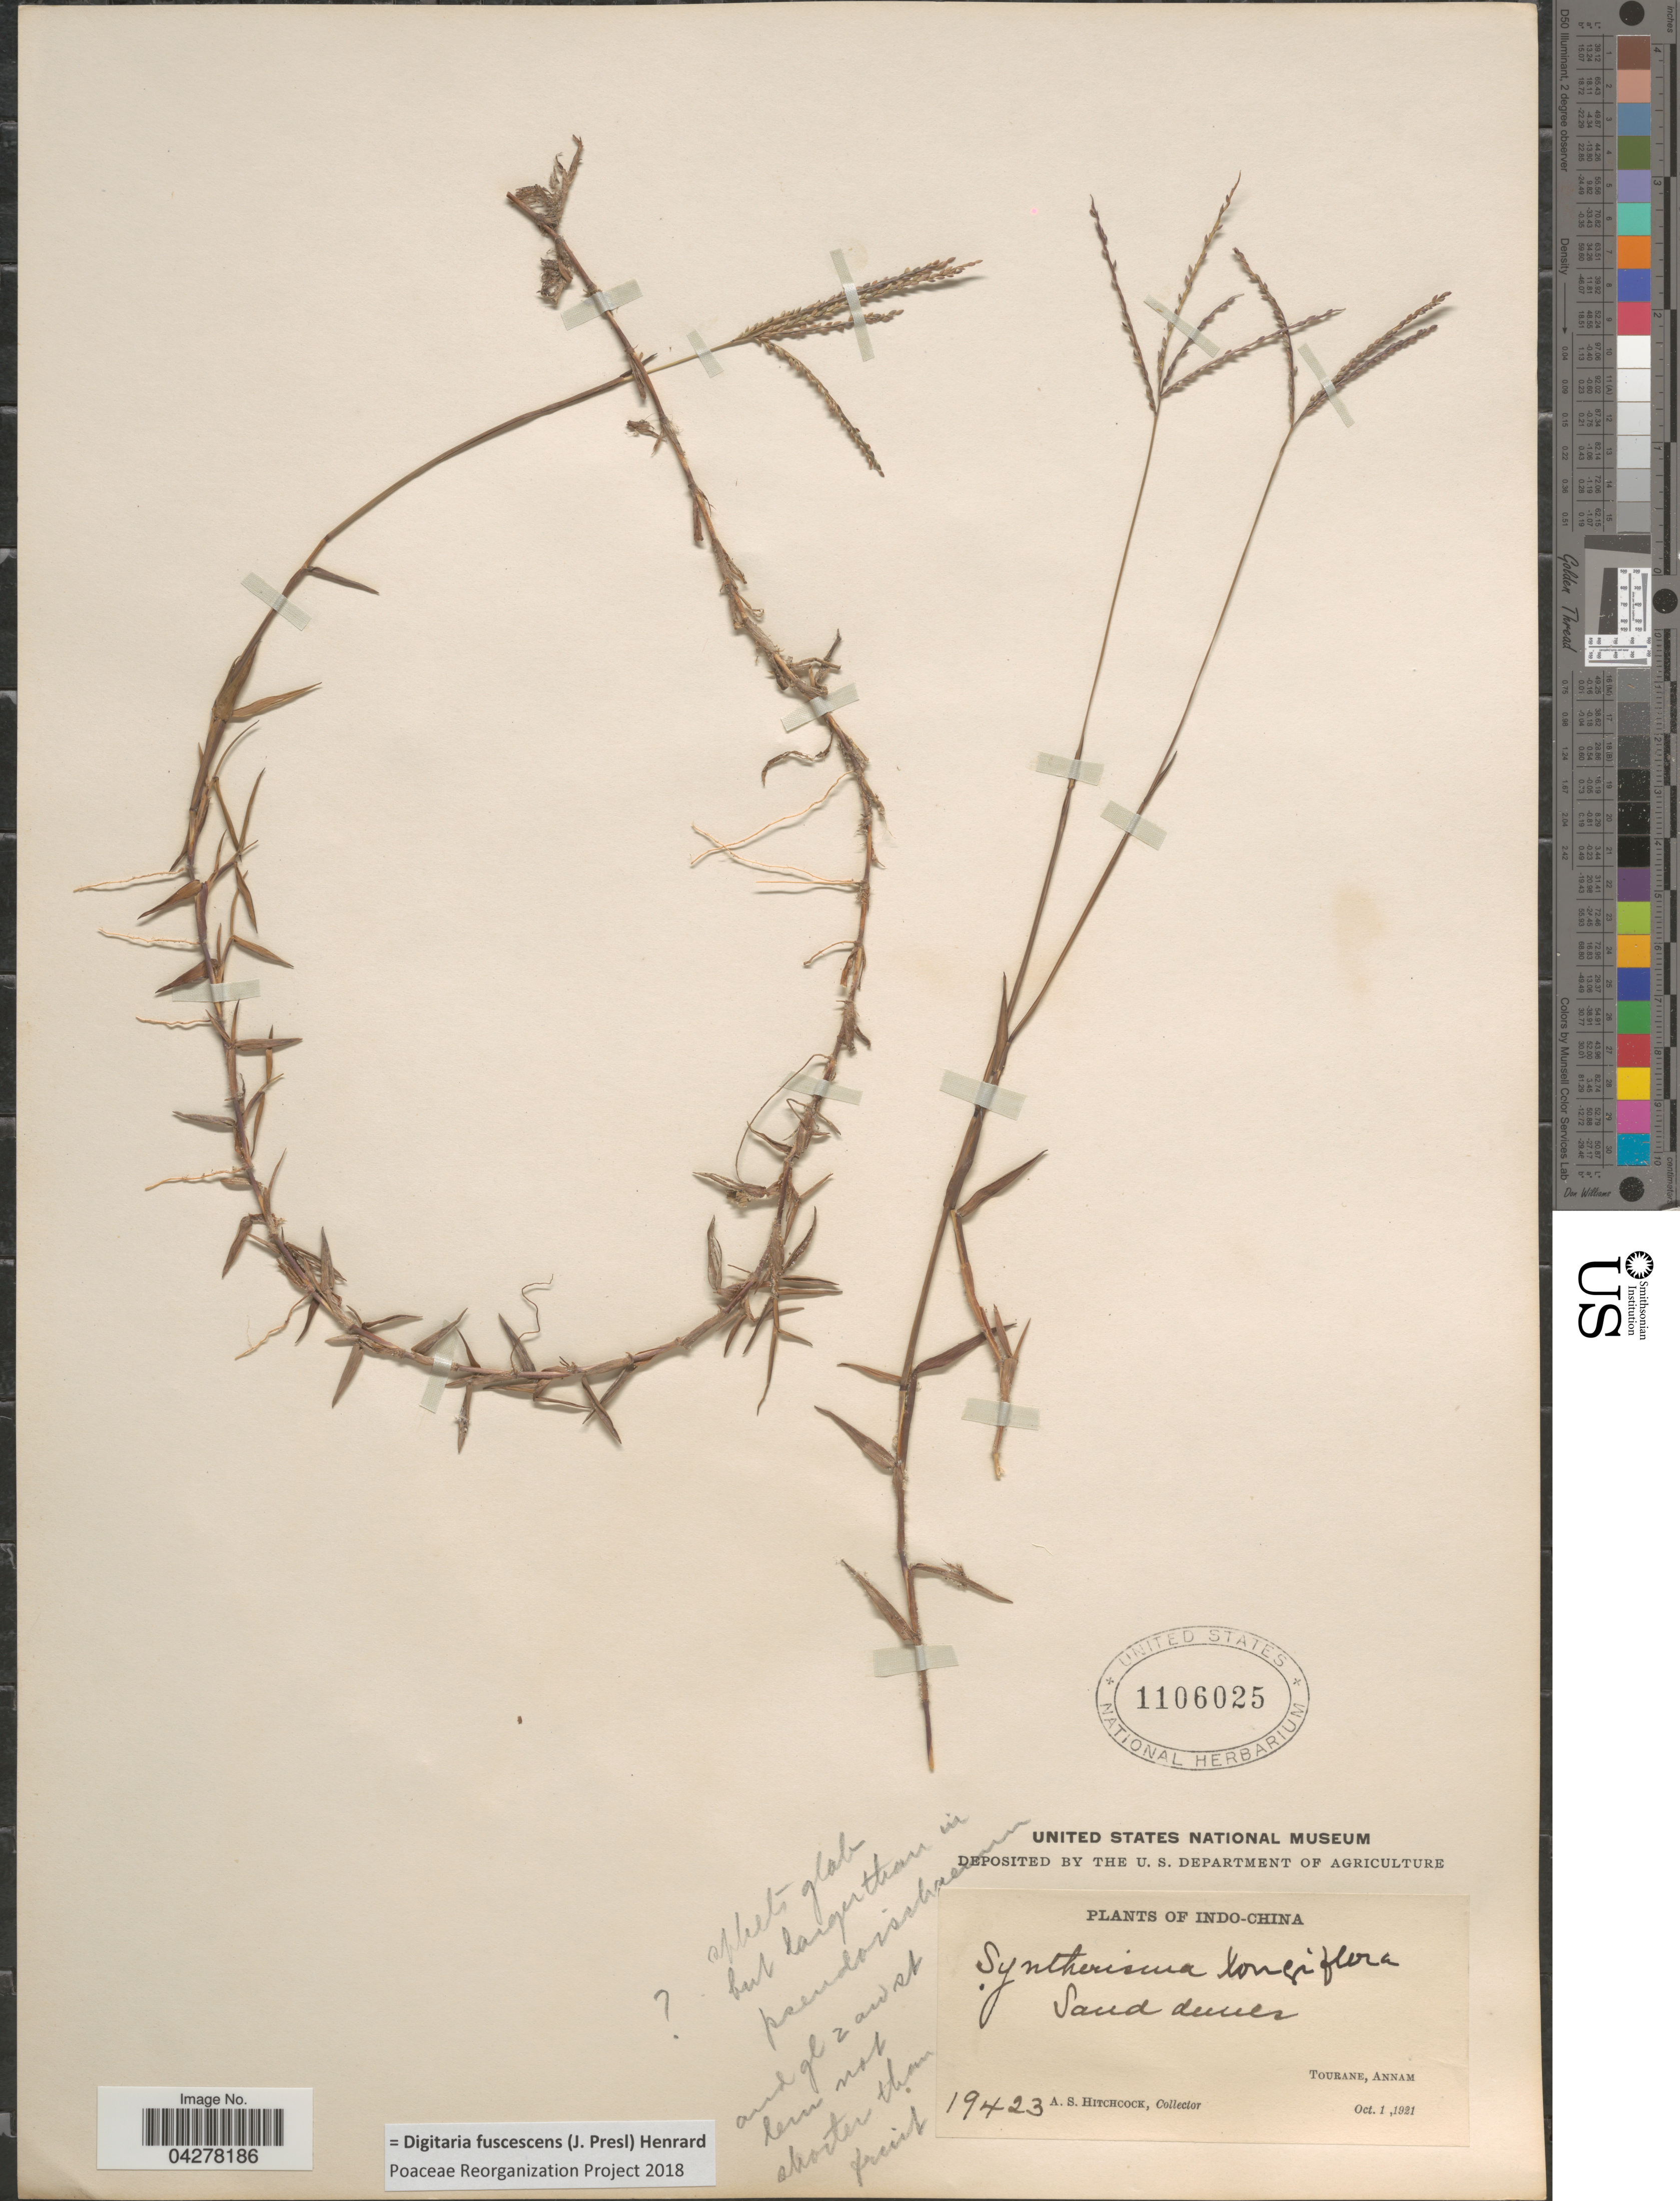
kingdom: Plantae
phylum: Tracheophyta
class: Liliopsida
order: Poales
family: Poaceae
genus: Digitaria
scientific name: Digitaria fuscescens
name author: (J. Presl) Henr.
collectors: A. S. Hitchcock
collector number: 19423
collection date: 1921-10-01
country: Vietnam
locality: Indo-China. Sand dunes. Tourane, Annam.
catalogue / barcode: US 1106025